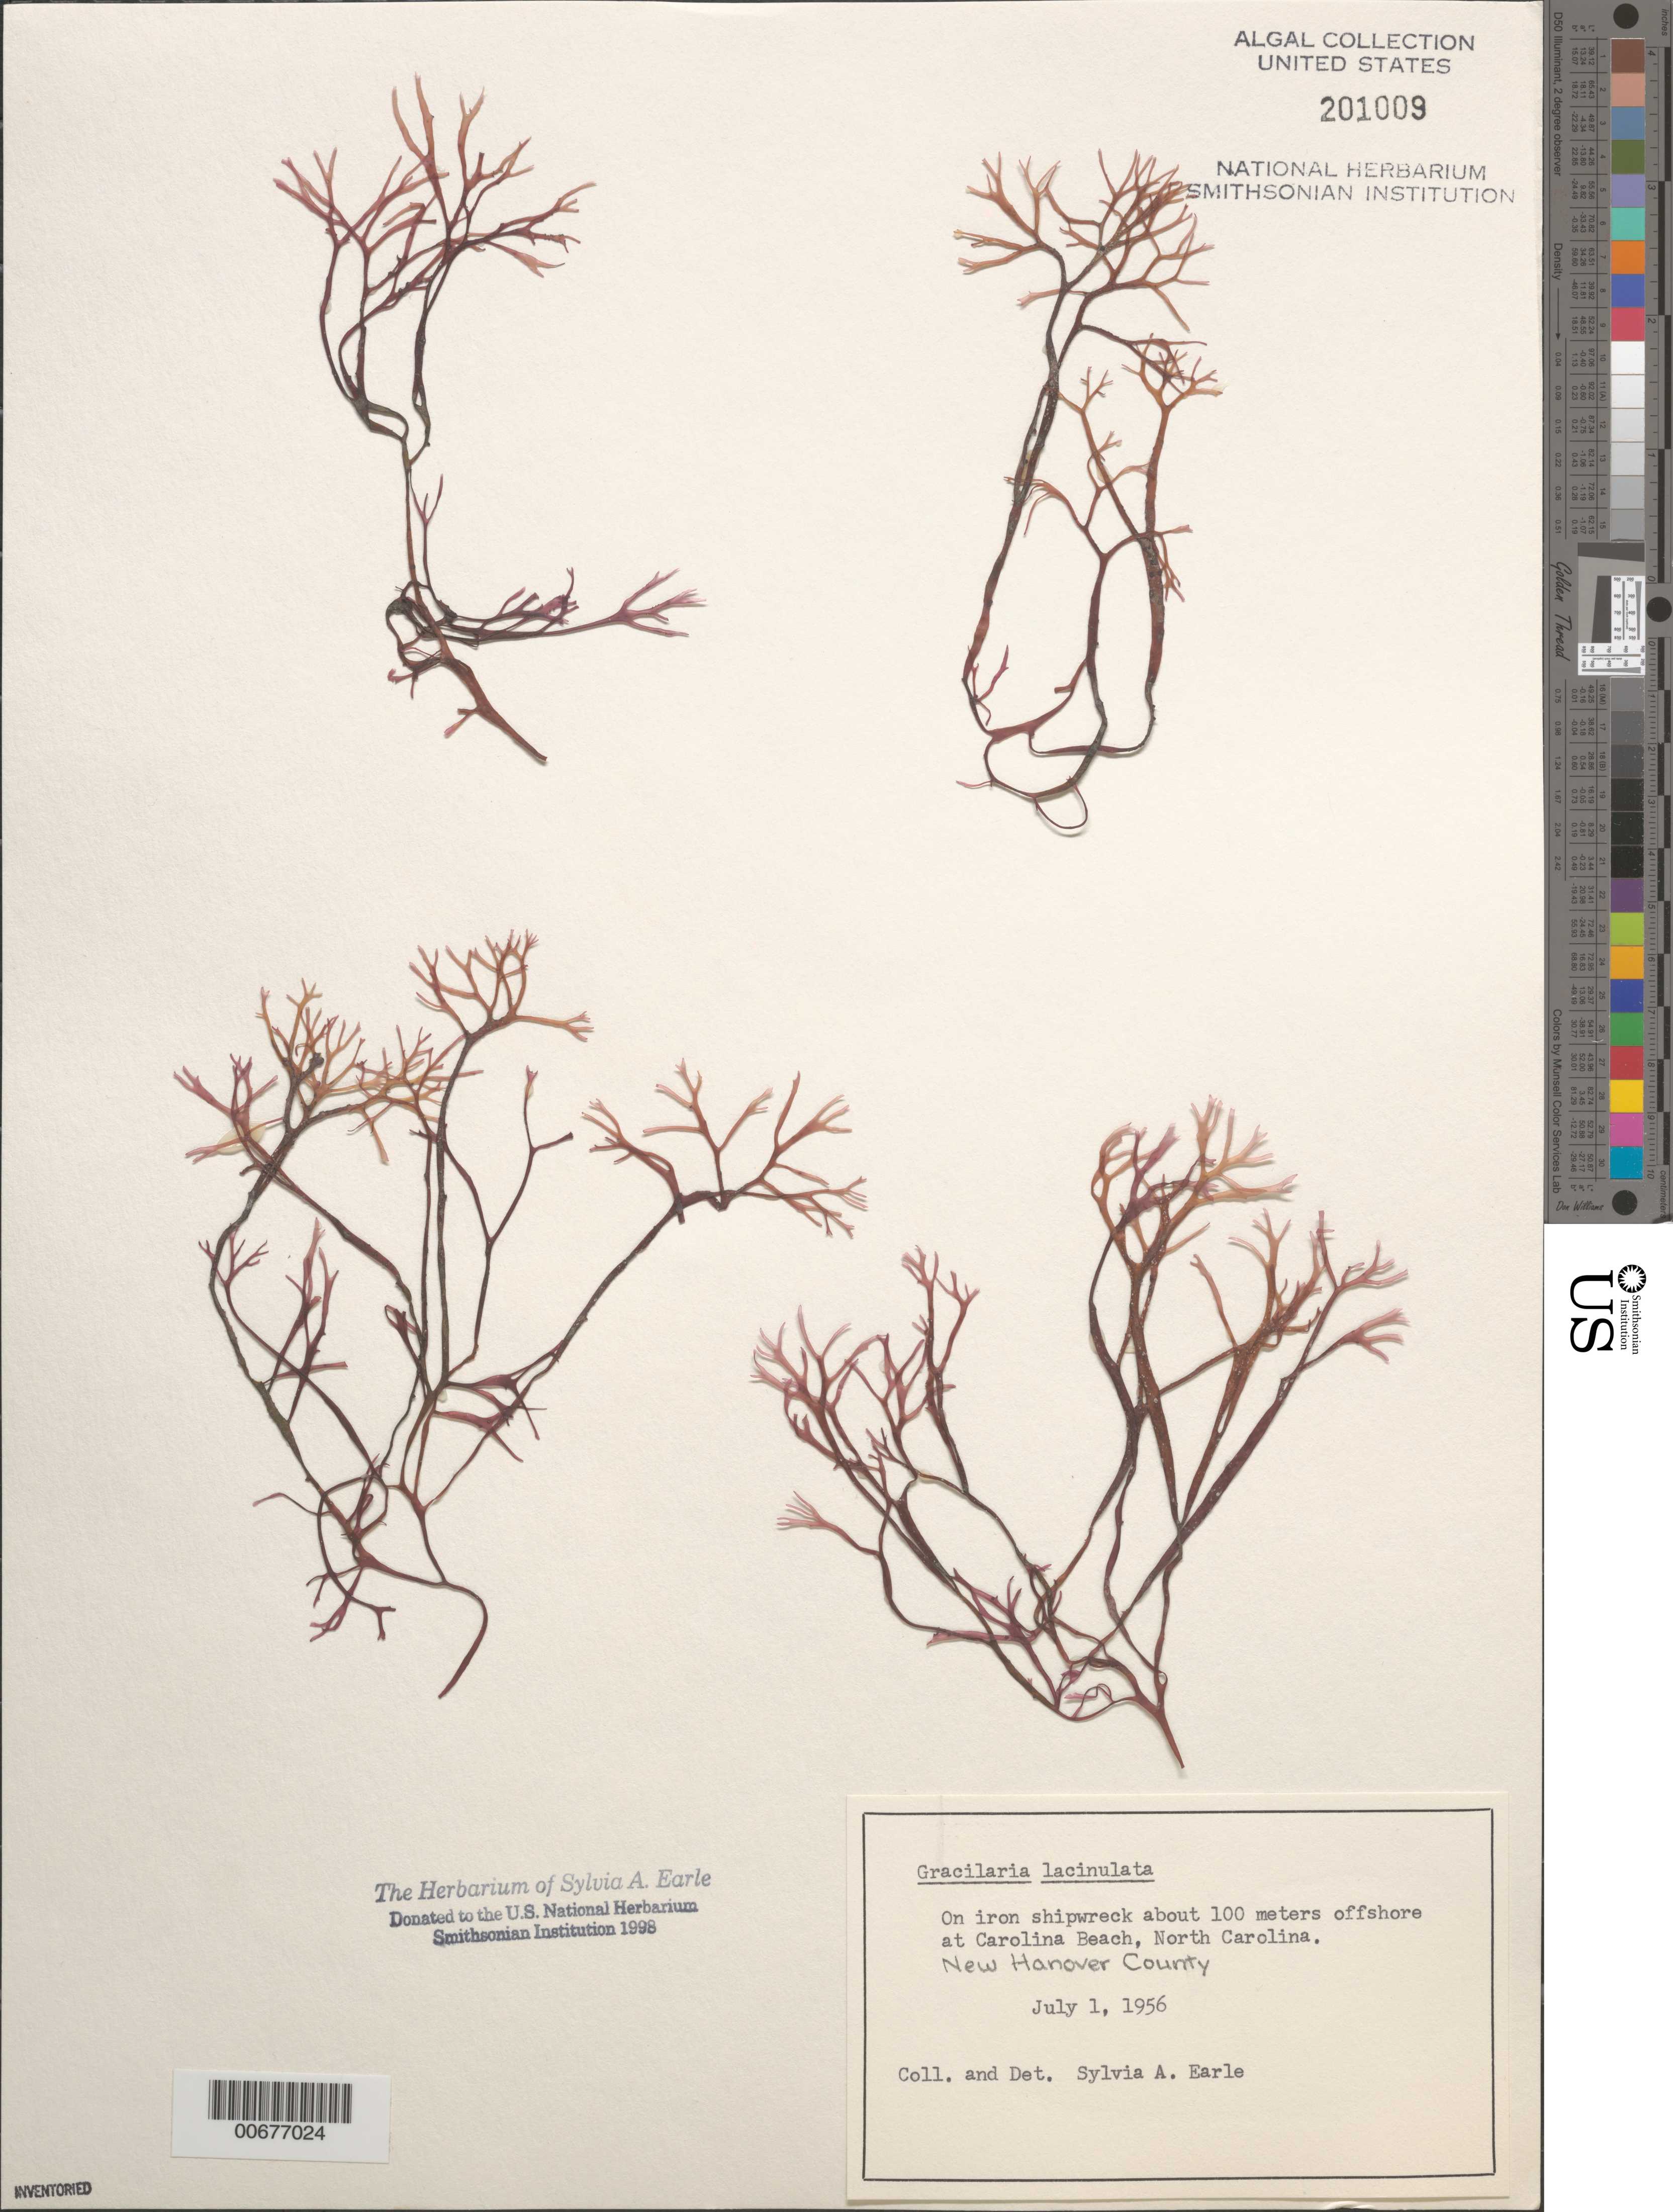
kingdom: Plantae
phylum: Rhodophyta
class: Florideophyceae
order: Gracilariales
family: Gracilariaceae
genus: Gracilaria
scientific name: Gracilaria isabellana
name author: Gurgel et al. in I.A. Abbott & McDermid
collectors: S. A. Earle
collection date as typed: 01 Jul 1956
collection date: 1956-07-01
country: United States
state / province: North Carolina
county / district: New Hanover County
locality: Carolina Beach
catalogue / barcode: US 201009